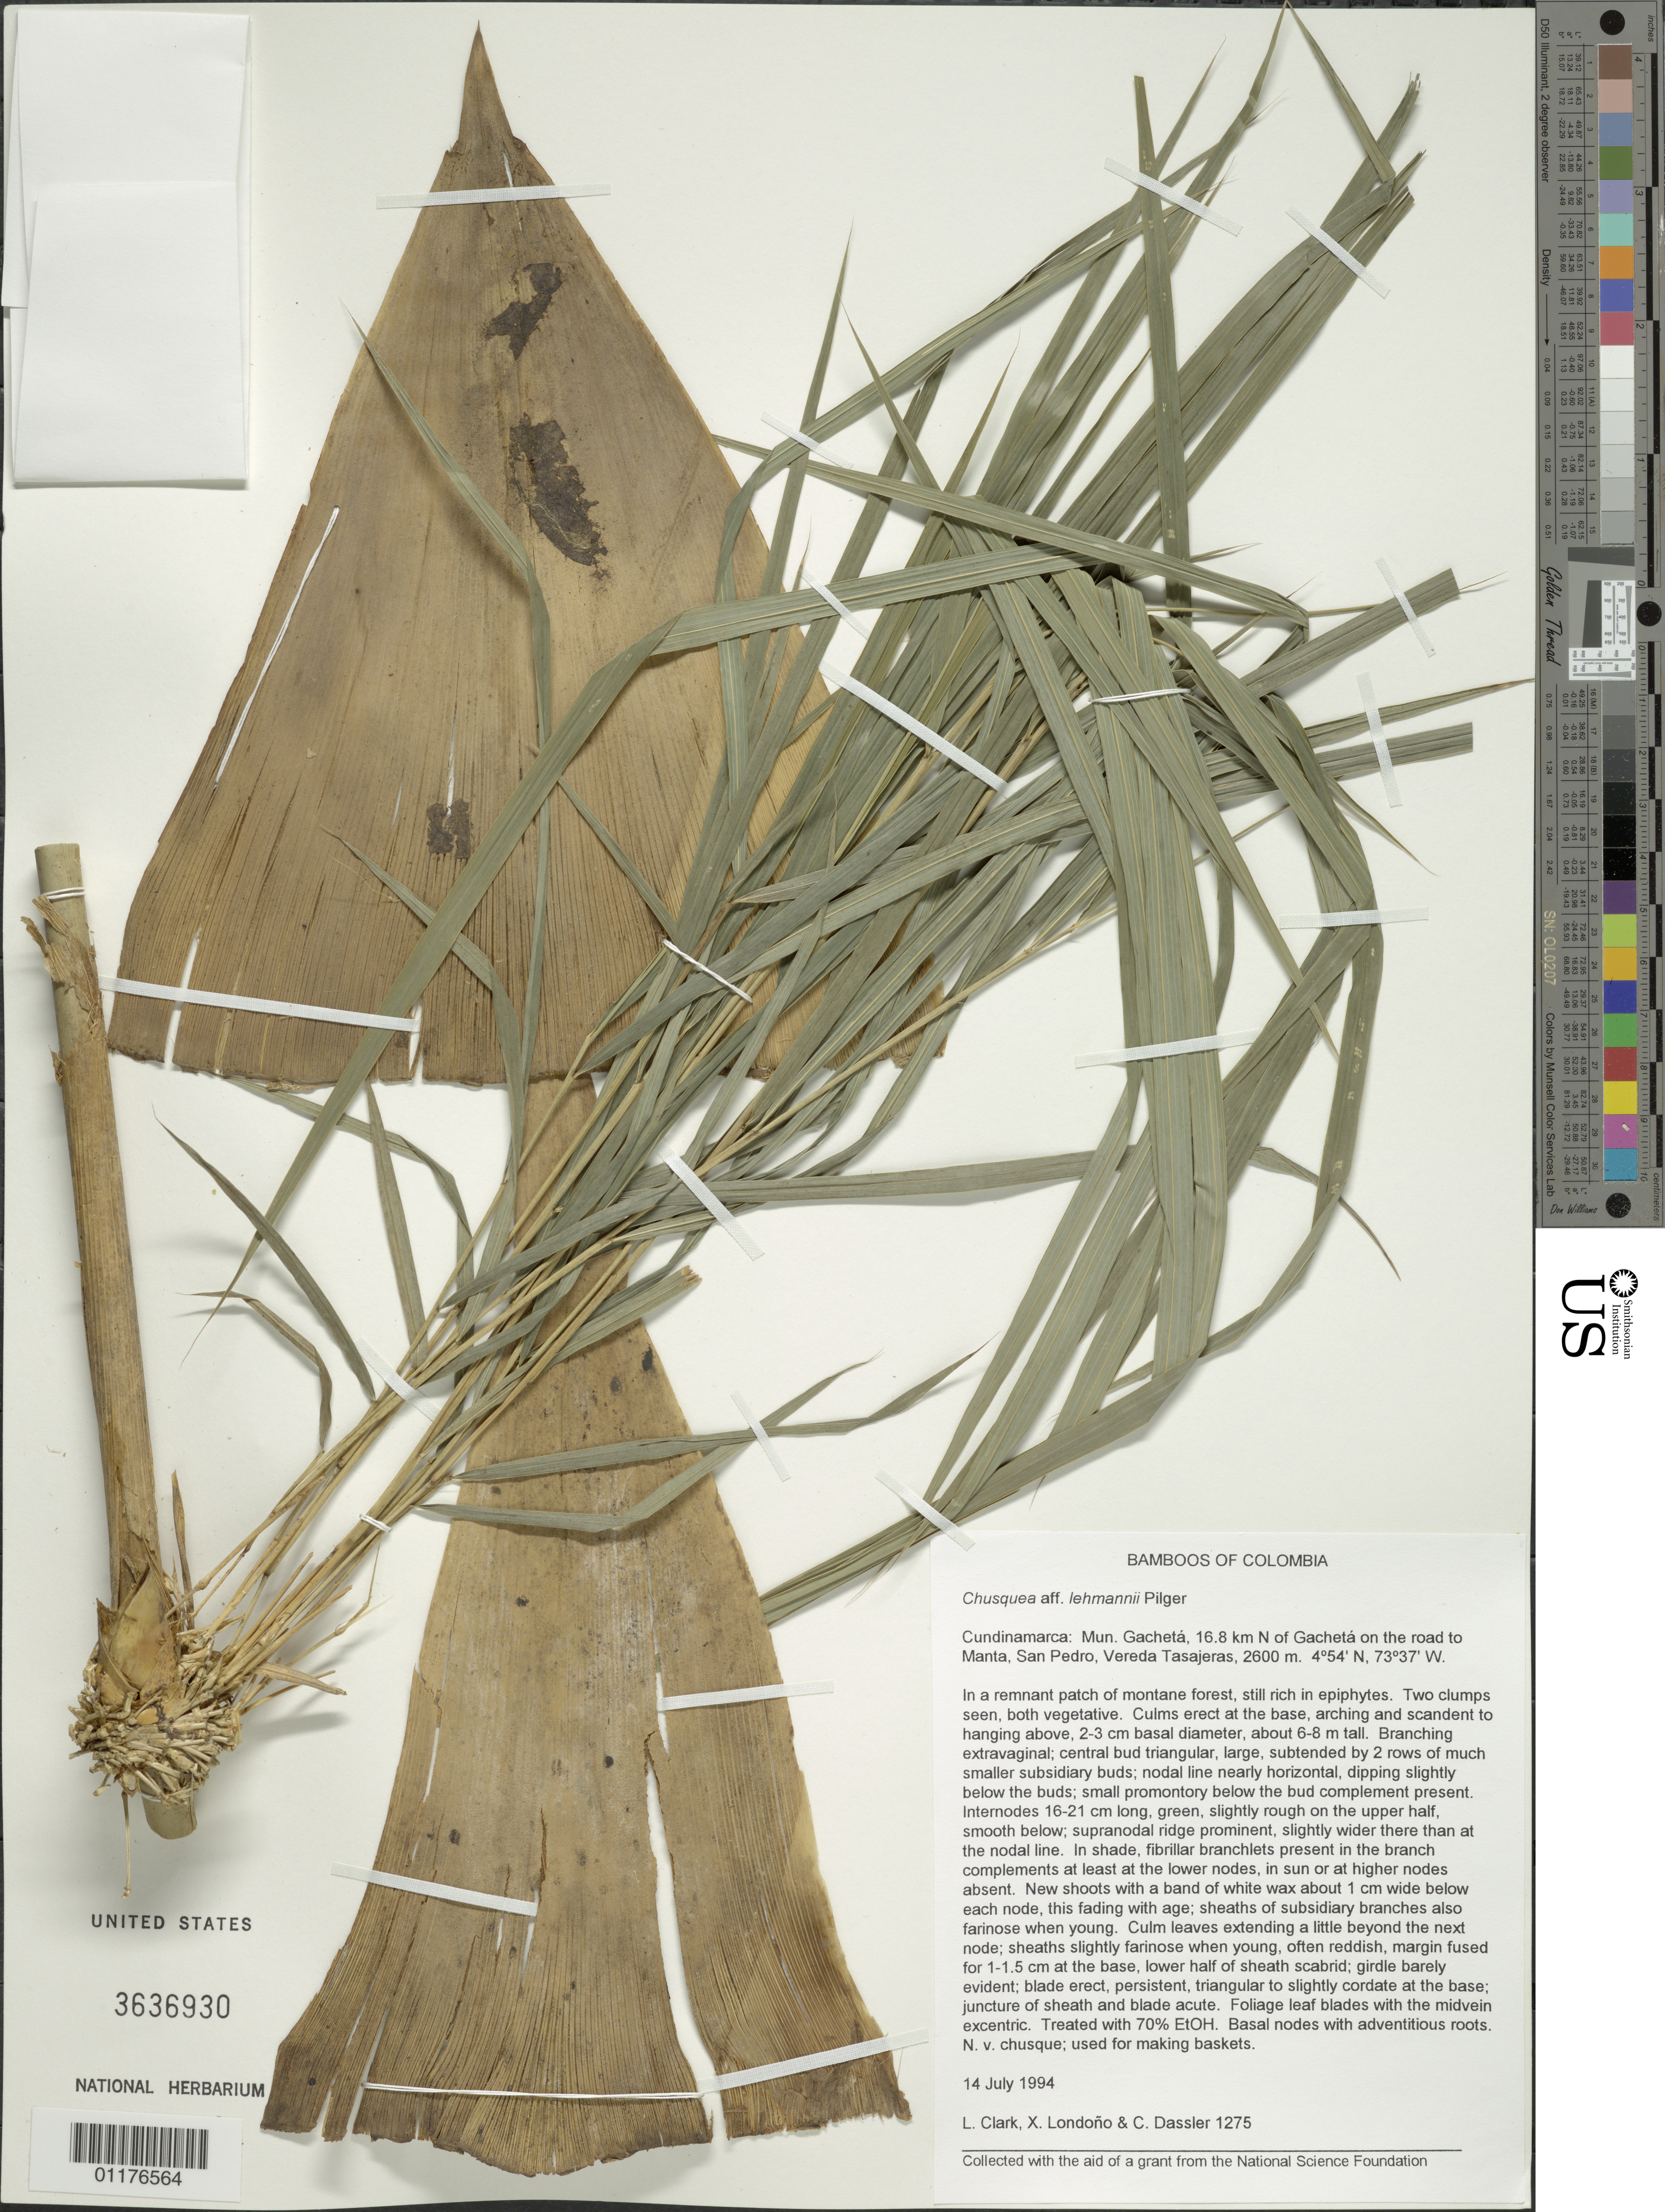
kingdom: Plantae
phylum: Tracheophyta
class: Liliopsida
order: Poales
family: Poaceae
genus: Chusquea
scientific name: Chusquea lehmannii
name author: Pilg.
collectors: L. G. Clark, X. Londoño & C. Dassler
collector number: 1275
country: Colombia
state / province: Cundinamarca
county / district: Gacheta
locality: N of Gacheta on the road to Mant, San Pedro, Vereda Tasajeras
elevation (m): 2600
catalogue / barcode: US 3636930